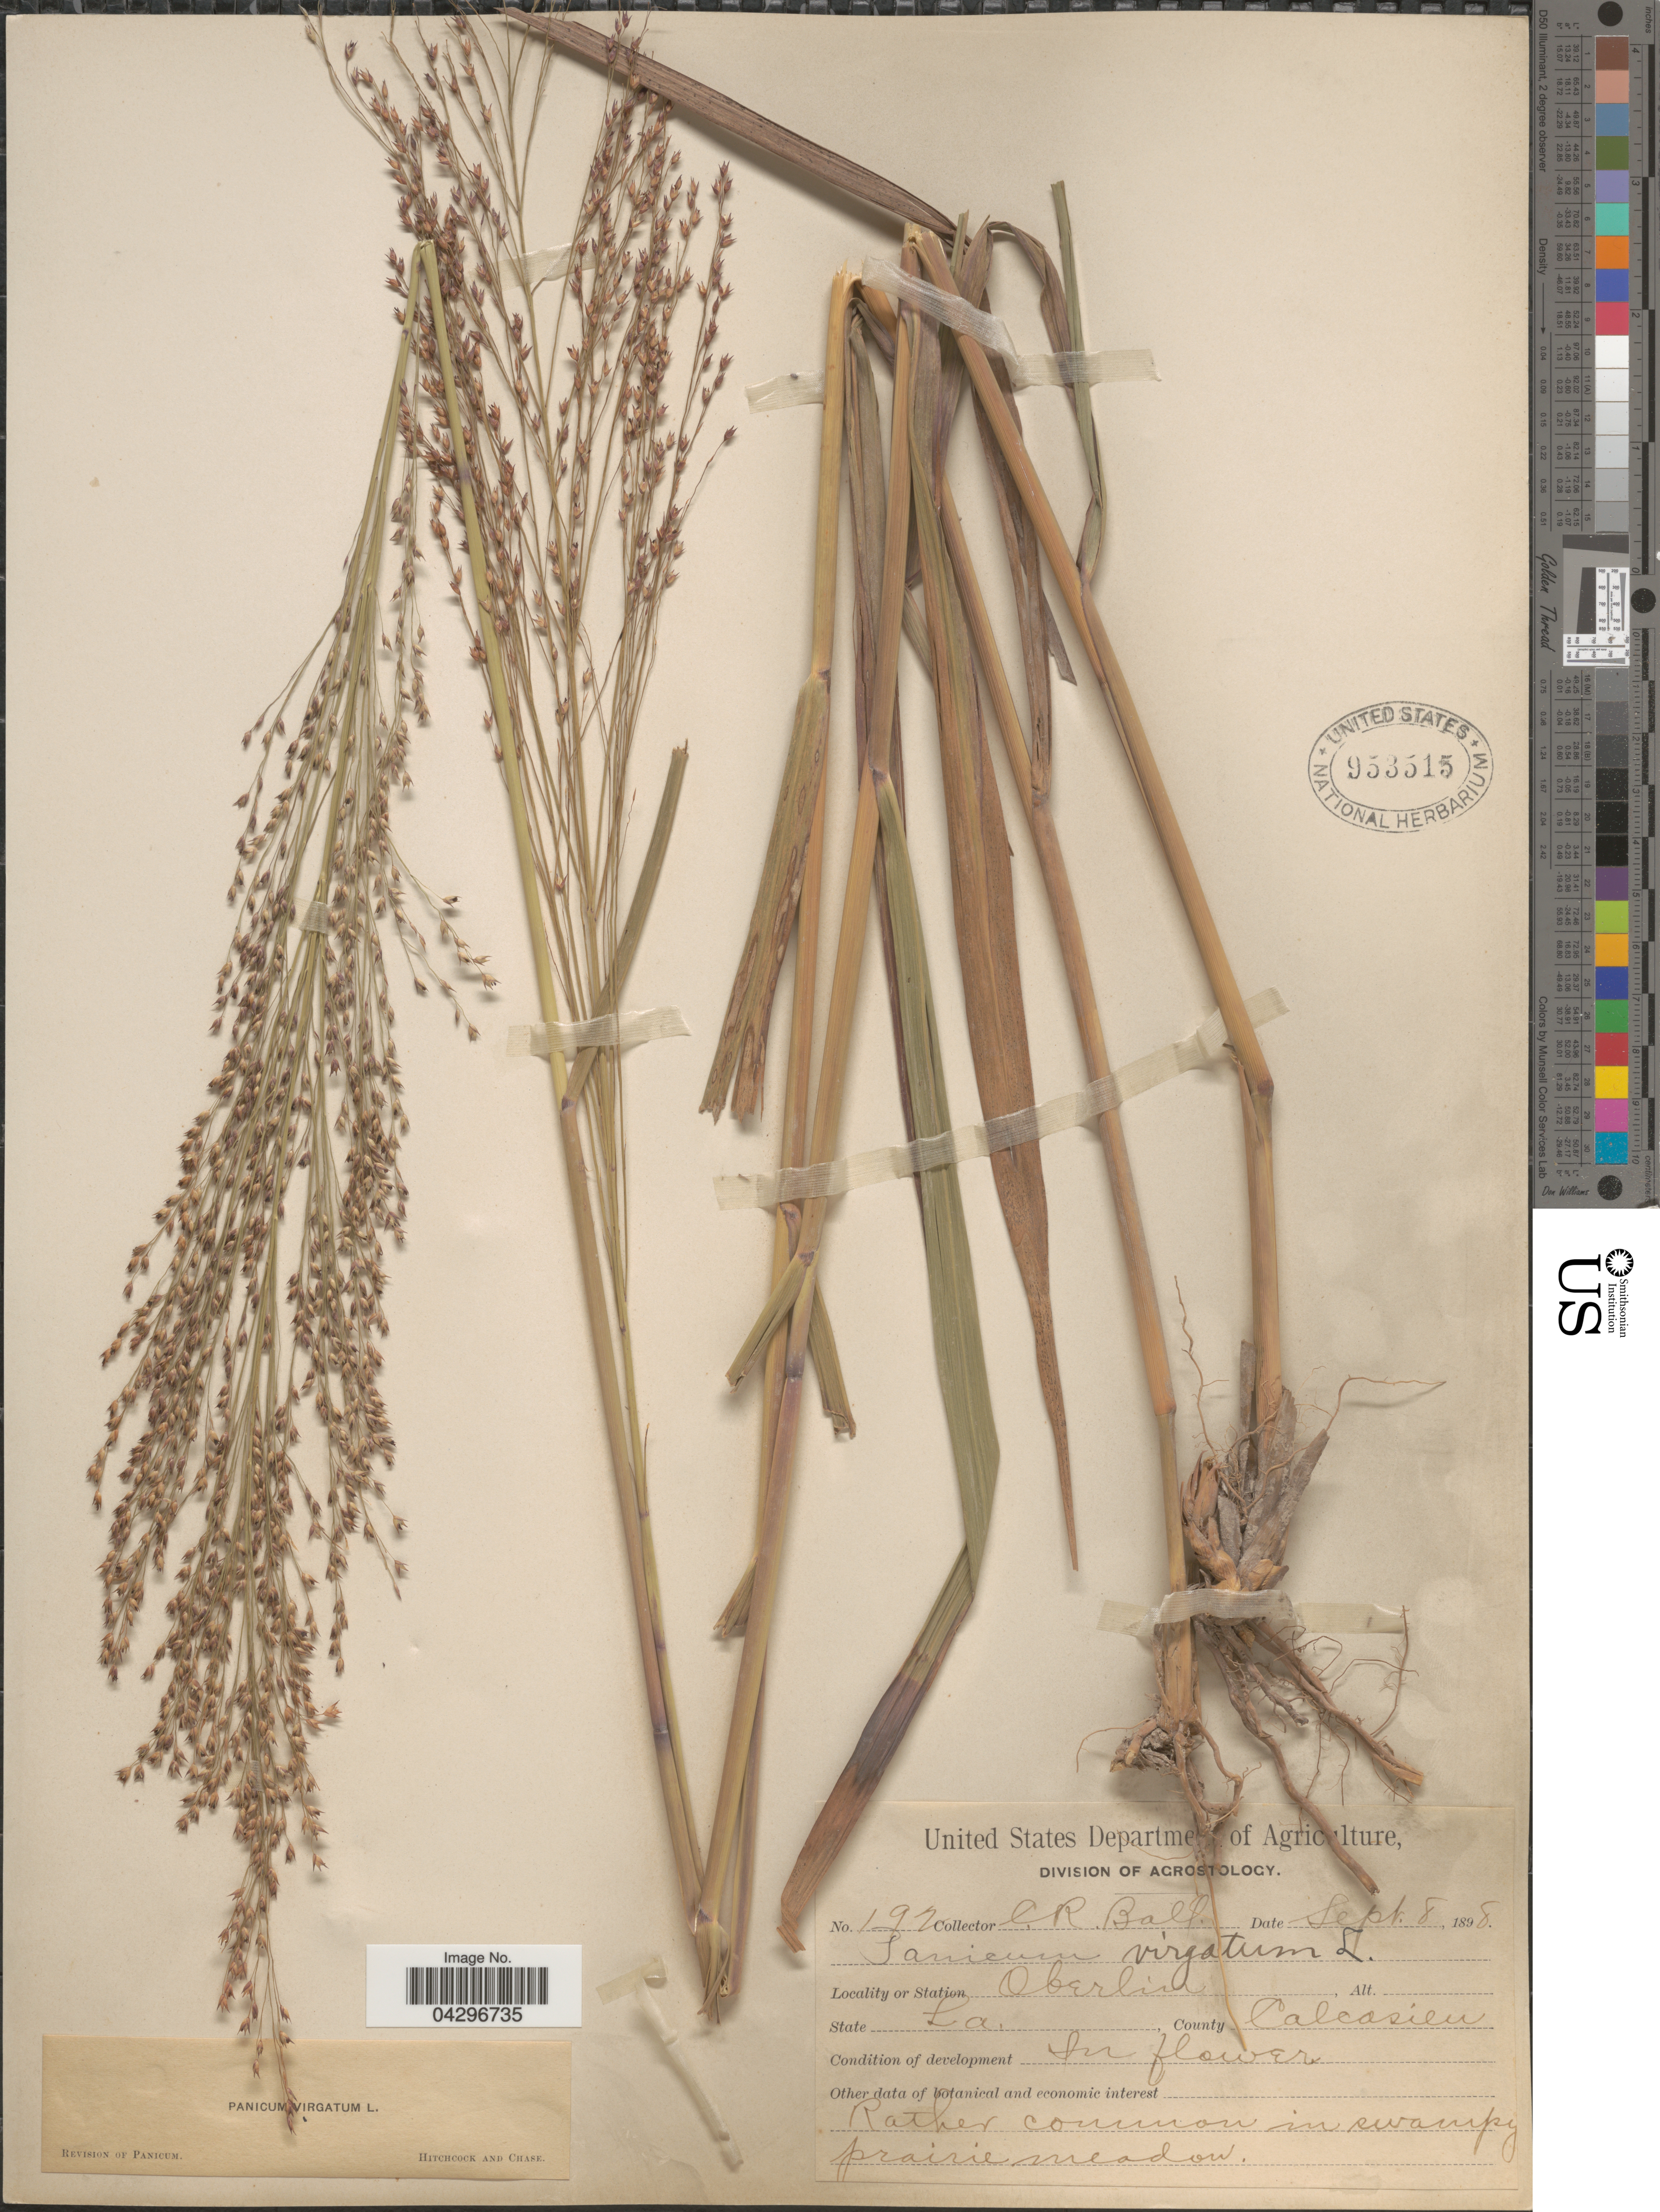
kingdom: Plantae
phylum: Tracheophyta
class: Liliopsida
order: Poales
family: Poaceae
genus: Panicum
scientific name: Panicum virgatum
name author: L.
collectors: C. R. Ball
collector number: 192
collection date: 1898-09-08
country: United States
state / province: Louisiana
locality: Oberlin. County Calcasieu.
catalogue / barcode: US 953515